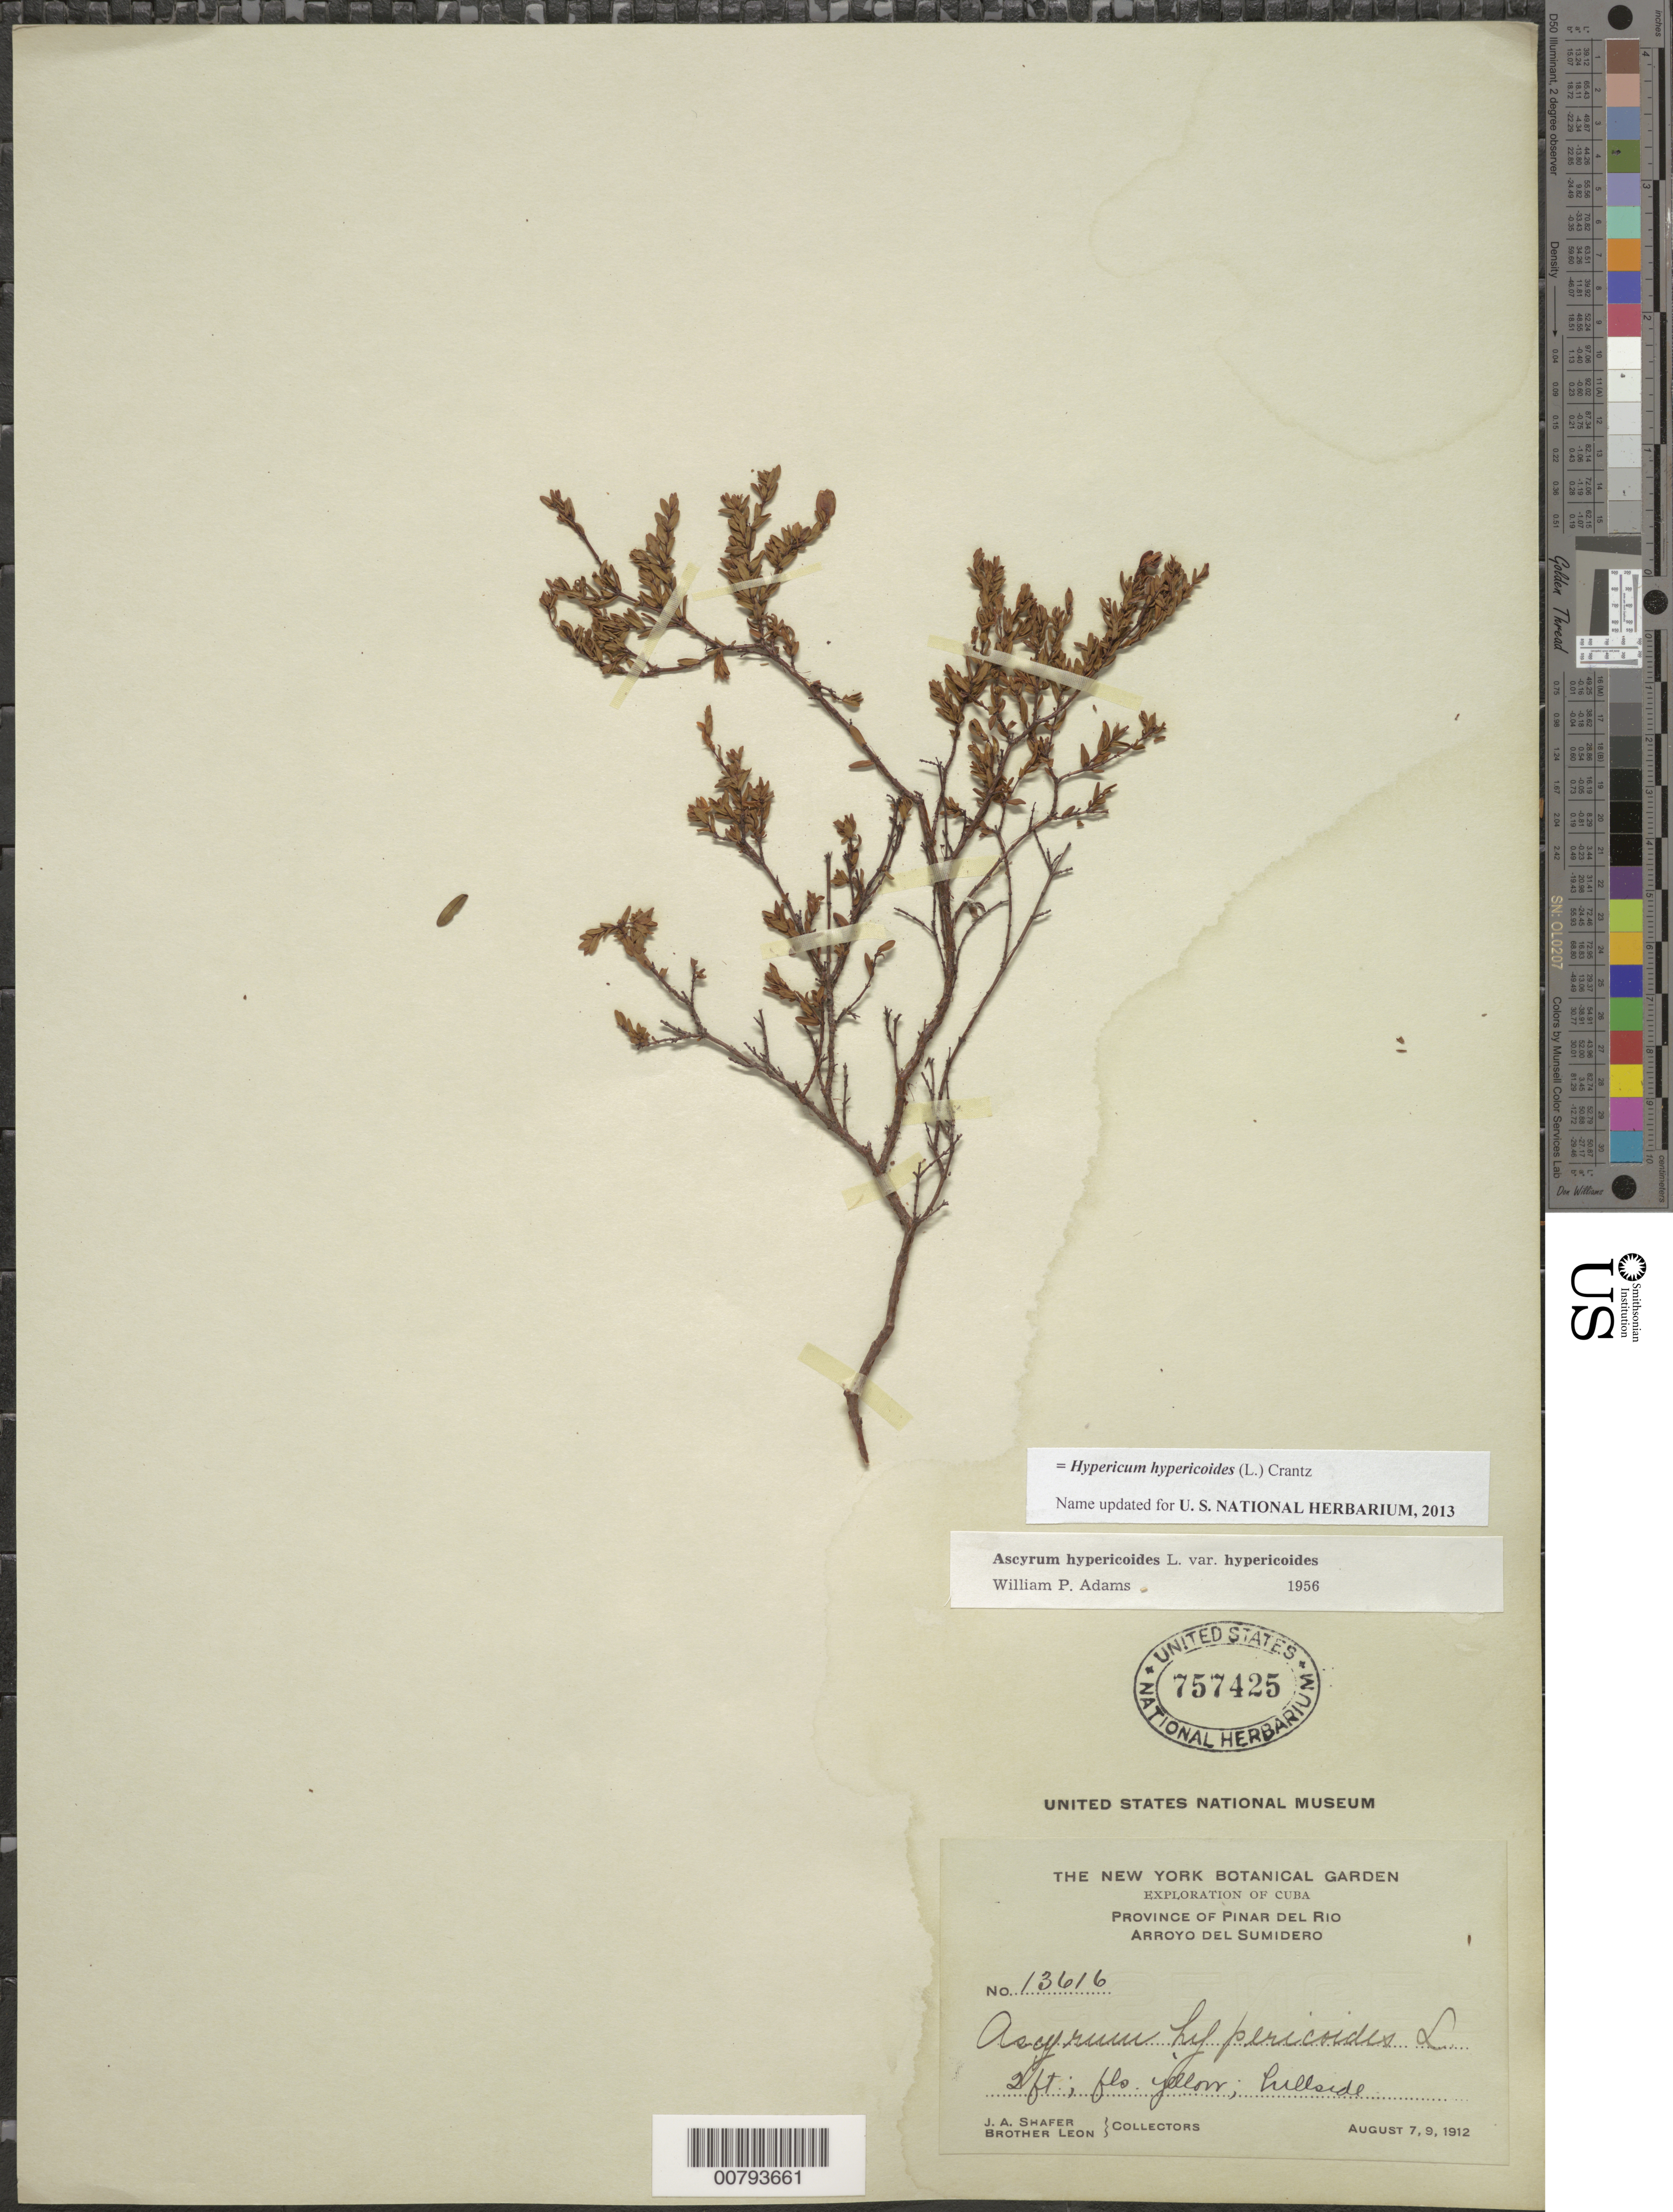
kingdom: Plantae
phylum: Tracheophyta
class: Magnoliopsida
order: Malpighiales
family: Hypericaceae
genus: Hypericum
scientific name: Hypericum hypericoides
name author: (L.) Crantz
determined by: Adams, W. P.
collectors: J. A. Shafer & Bro. León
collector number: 13616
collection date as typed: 02 Aug 1912 and 09 Aug 1912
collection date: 1912-08-02,1912-08-09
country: Cuba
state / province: Pinar del Río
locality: Arroyo del Sumidero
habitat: Hillside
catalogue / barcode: US 757425